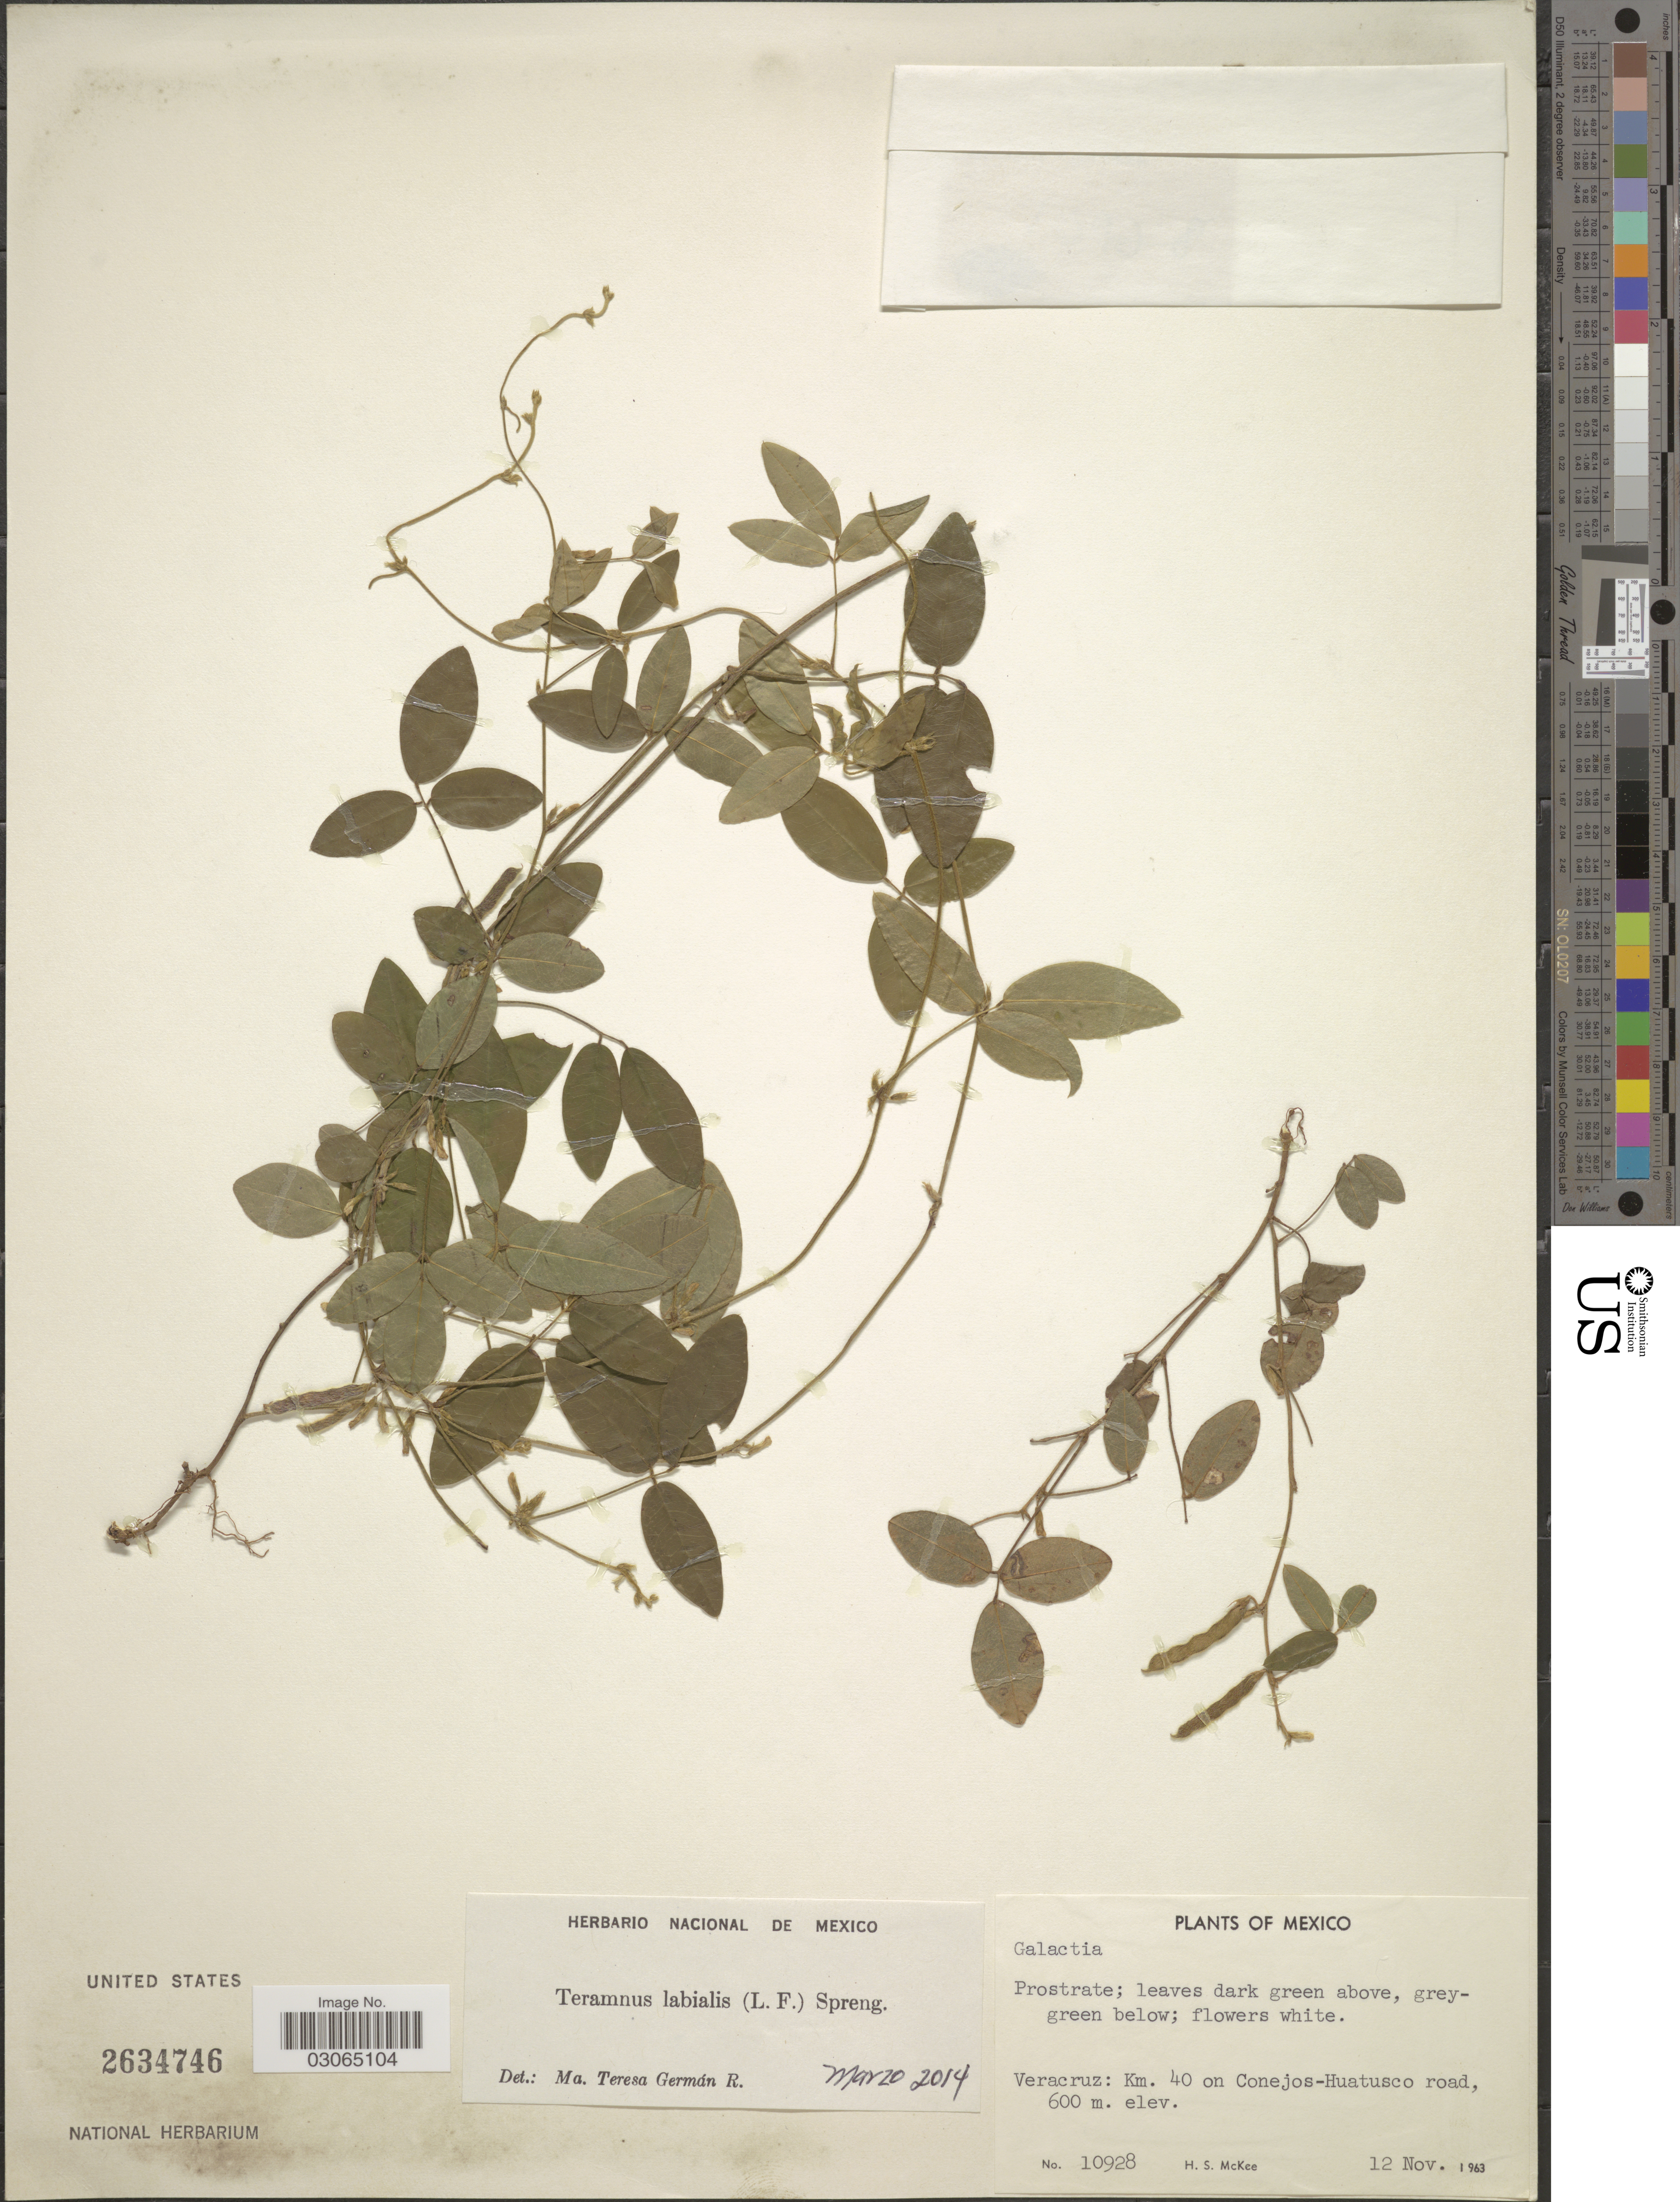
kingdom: Plantae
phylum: Tracheophyta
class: Magnoliopsida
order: Fabales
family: Fabaceae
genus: Teramnus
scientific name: Teramnus labialis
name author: (L. f.) Spreng.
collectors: H. S. McKee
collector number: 10928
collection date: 1963-11-12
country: Mexico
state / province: Veracruz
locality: Veracruz: Km. 40 on Conejos-Huatusco road.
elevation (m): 600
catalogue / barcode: US 2634746